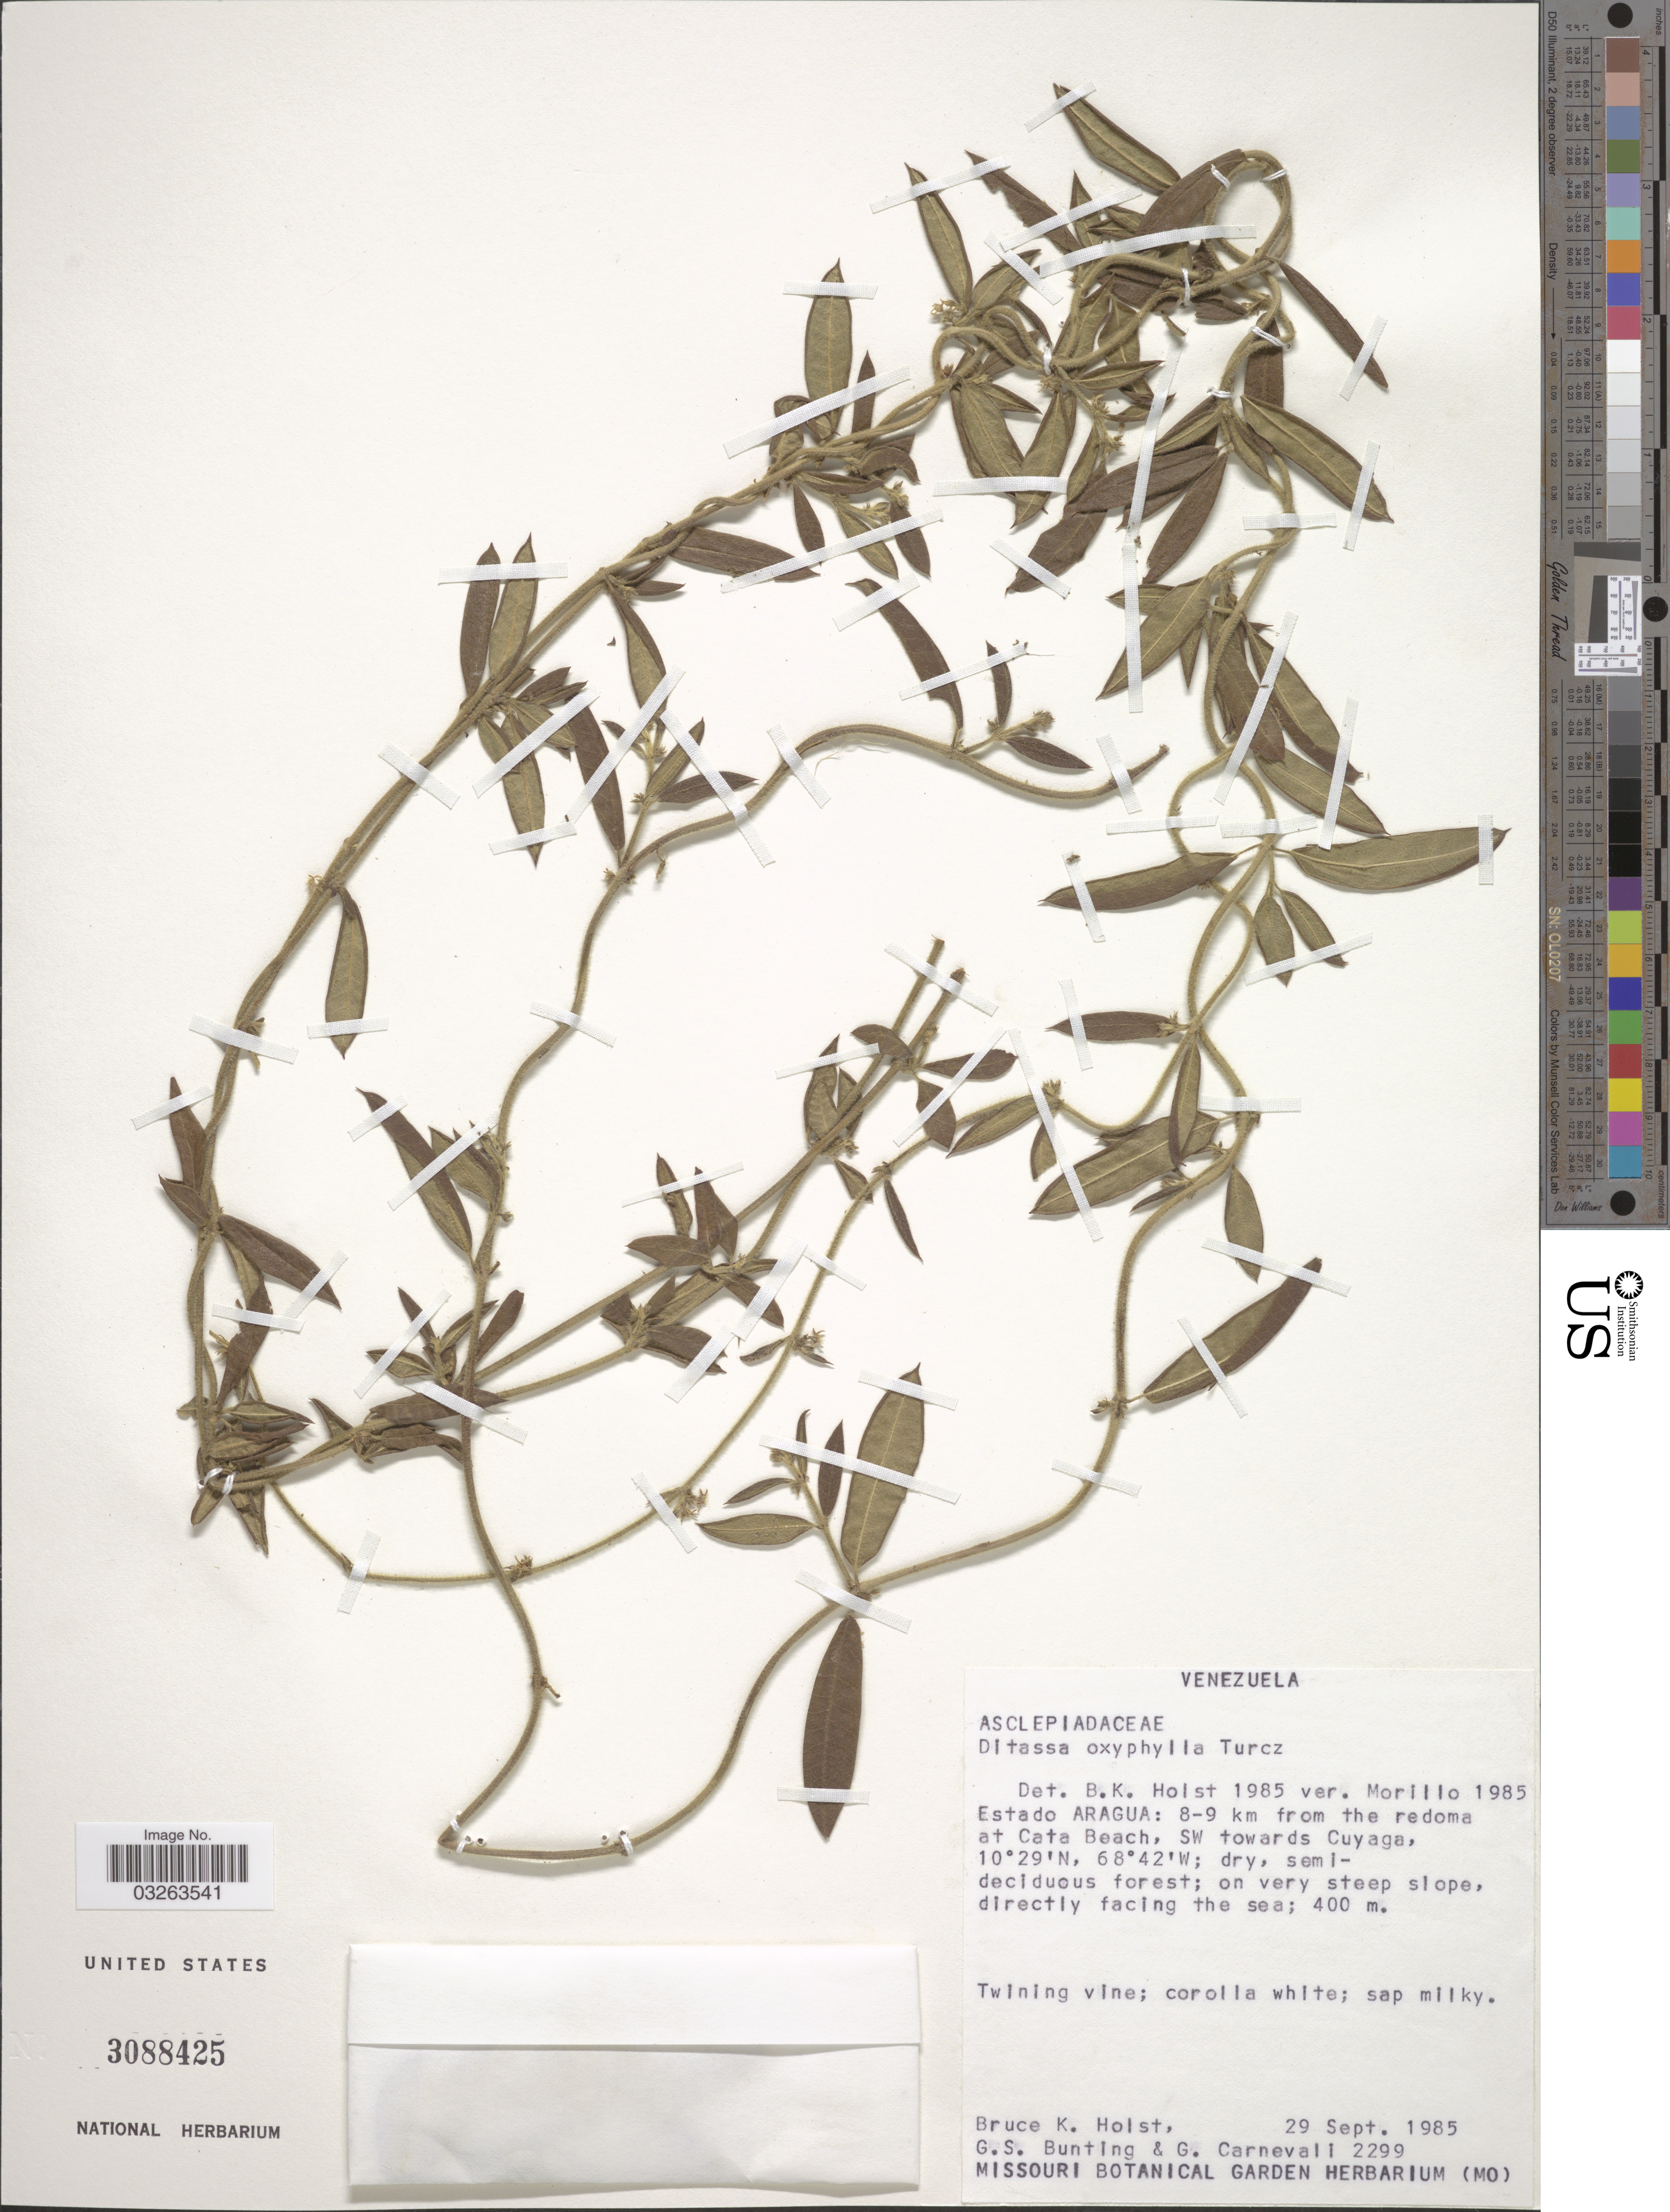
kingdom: Plantae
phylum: Tracheophyta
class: Magnoliopsida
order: Gentianales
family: Apocynaceae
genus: Ditassa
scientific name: Ditassa oxyphylla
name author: Turcz.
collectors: B. Holst, G. S. Bunting & G. Carnevali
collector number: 2299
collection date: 1985-09-29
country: Venezuela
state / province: Aragua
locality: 8-9 km from the redoma at Cata Beach, SW towards Cuyaga.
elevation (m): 400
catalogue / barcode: US 3088425